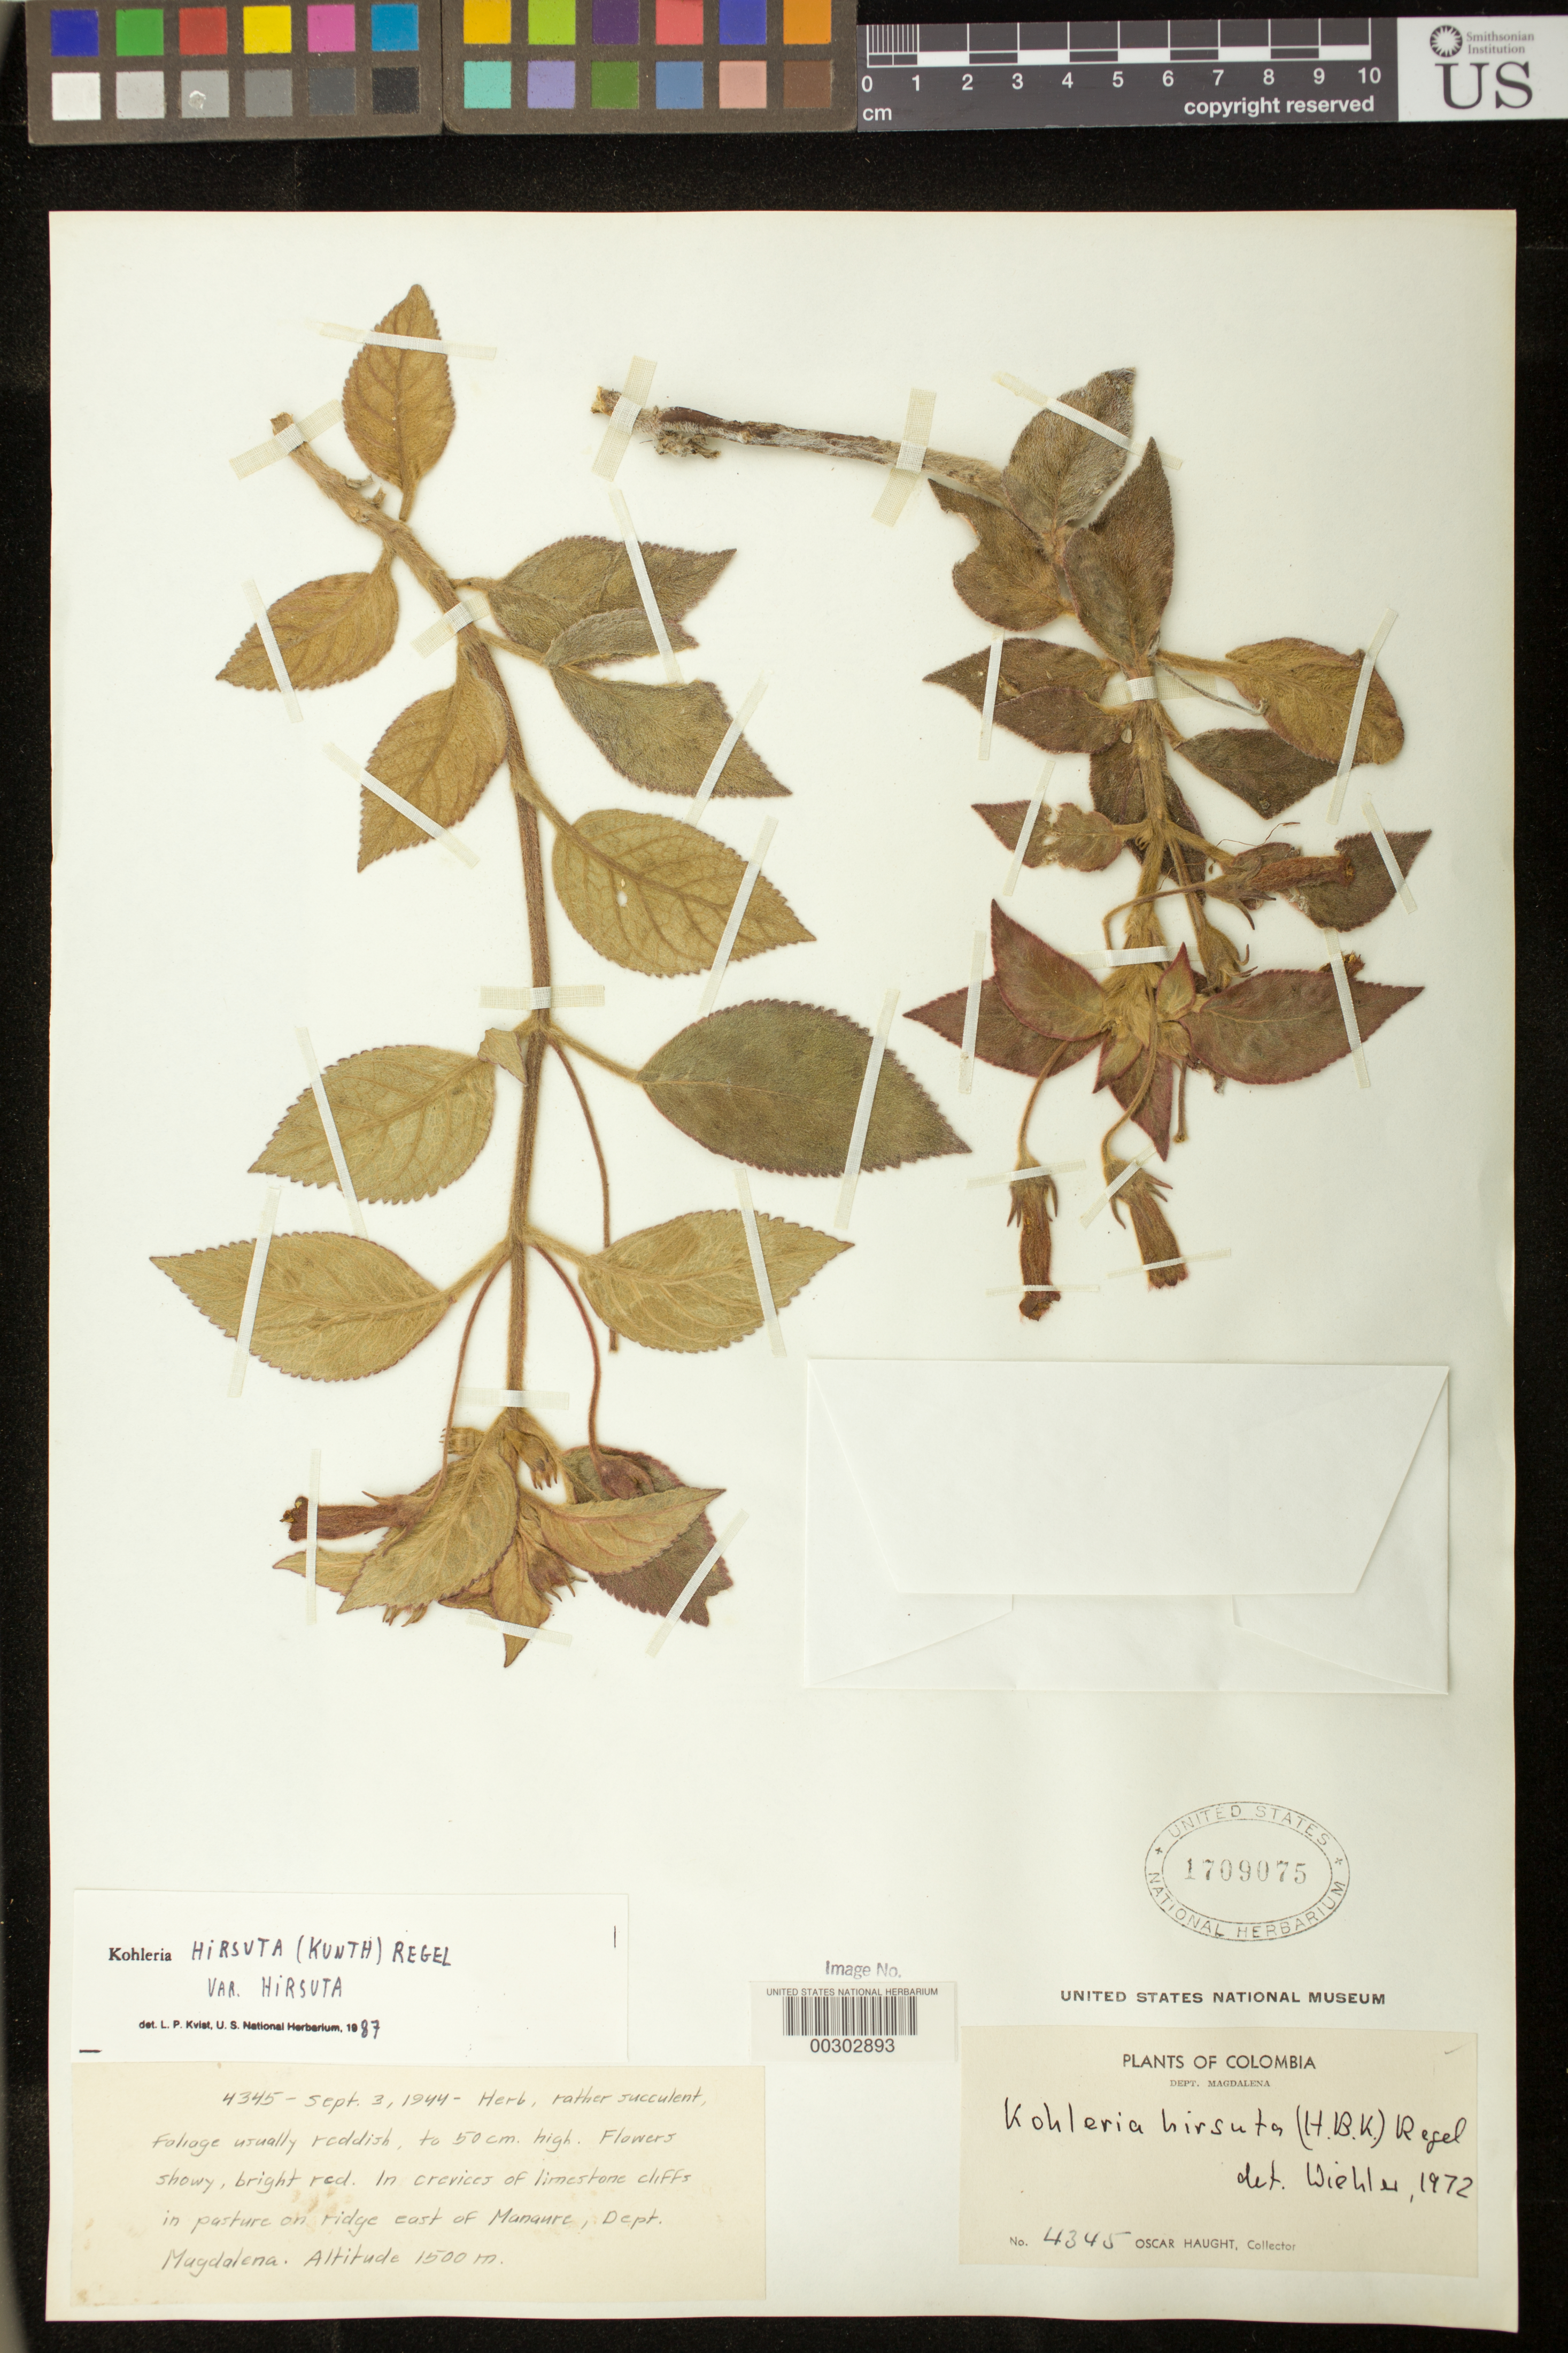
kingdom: Plantae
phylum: Tracheophyta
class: Magnoliopsida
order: Lamiales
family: Gesneriaceae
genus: Kohleria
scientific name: Kohleria hirsuta var. hirsuta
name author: (Kunth) Regel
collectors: O. L. Haught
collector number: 4345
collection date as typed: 03 Sep 1944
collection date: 1944-09-03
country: Colombia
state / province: Magdalena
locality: E of Manaure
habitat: In crevices of limestone cliffs in pasture on ridge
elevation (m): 1500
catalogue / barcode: US 1709075